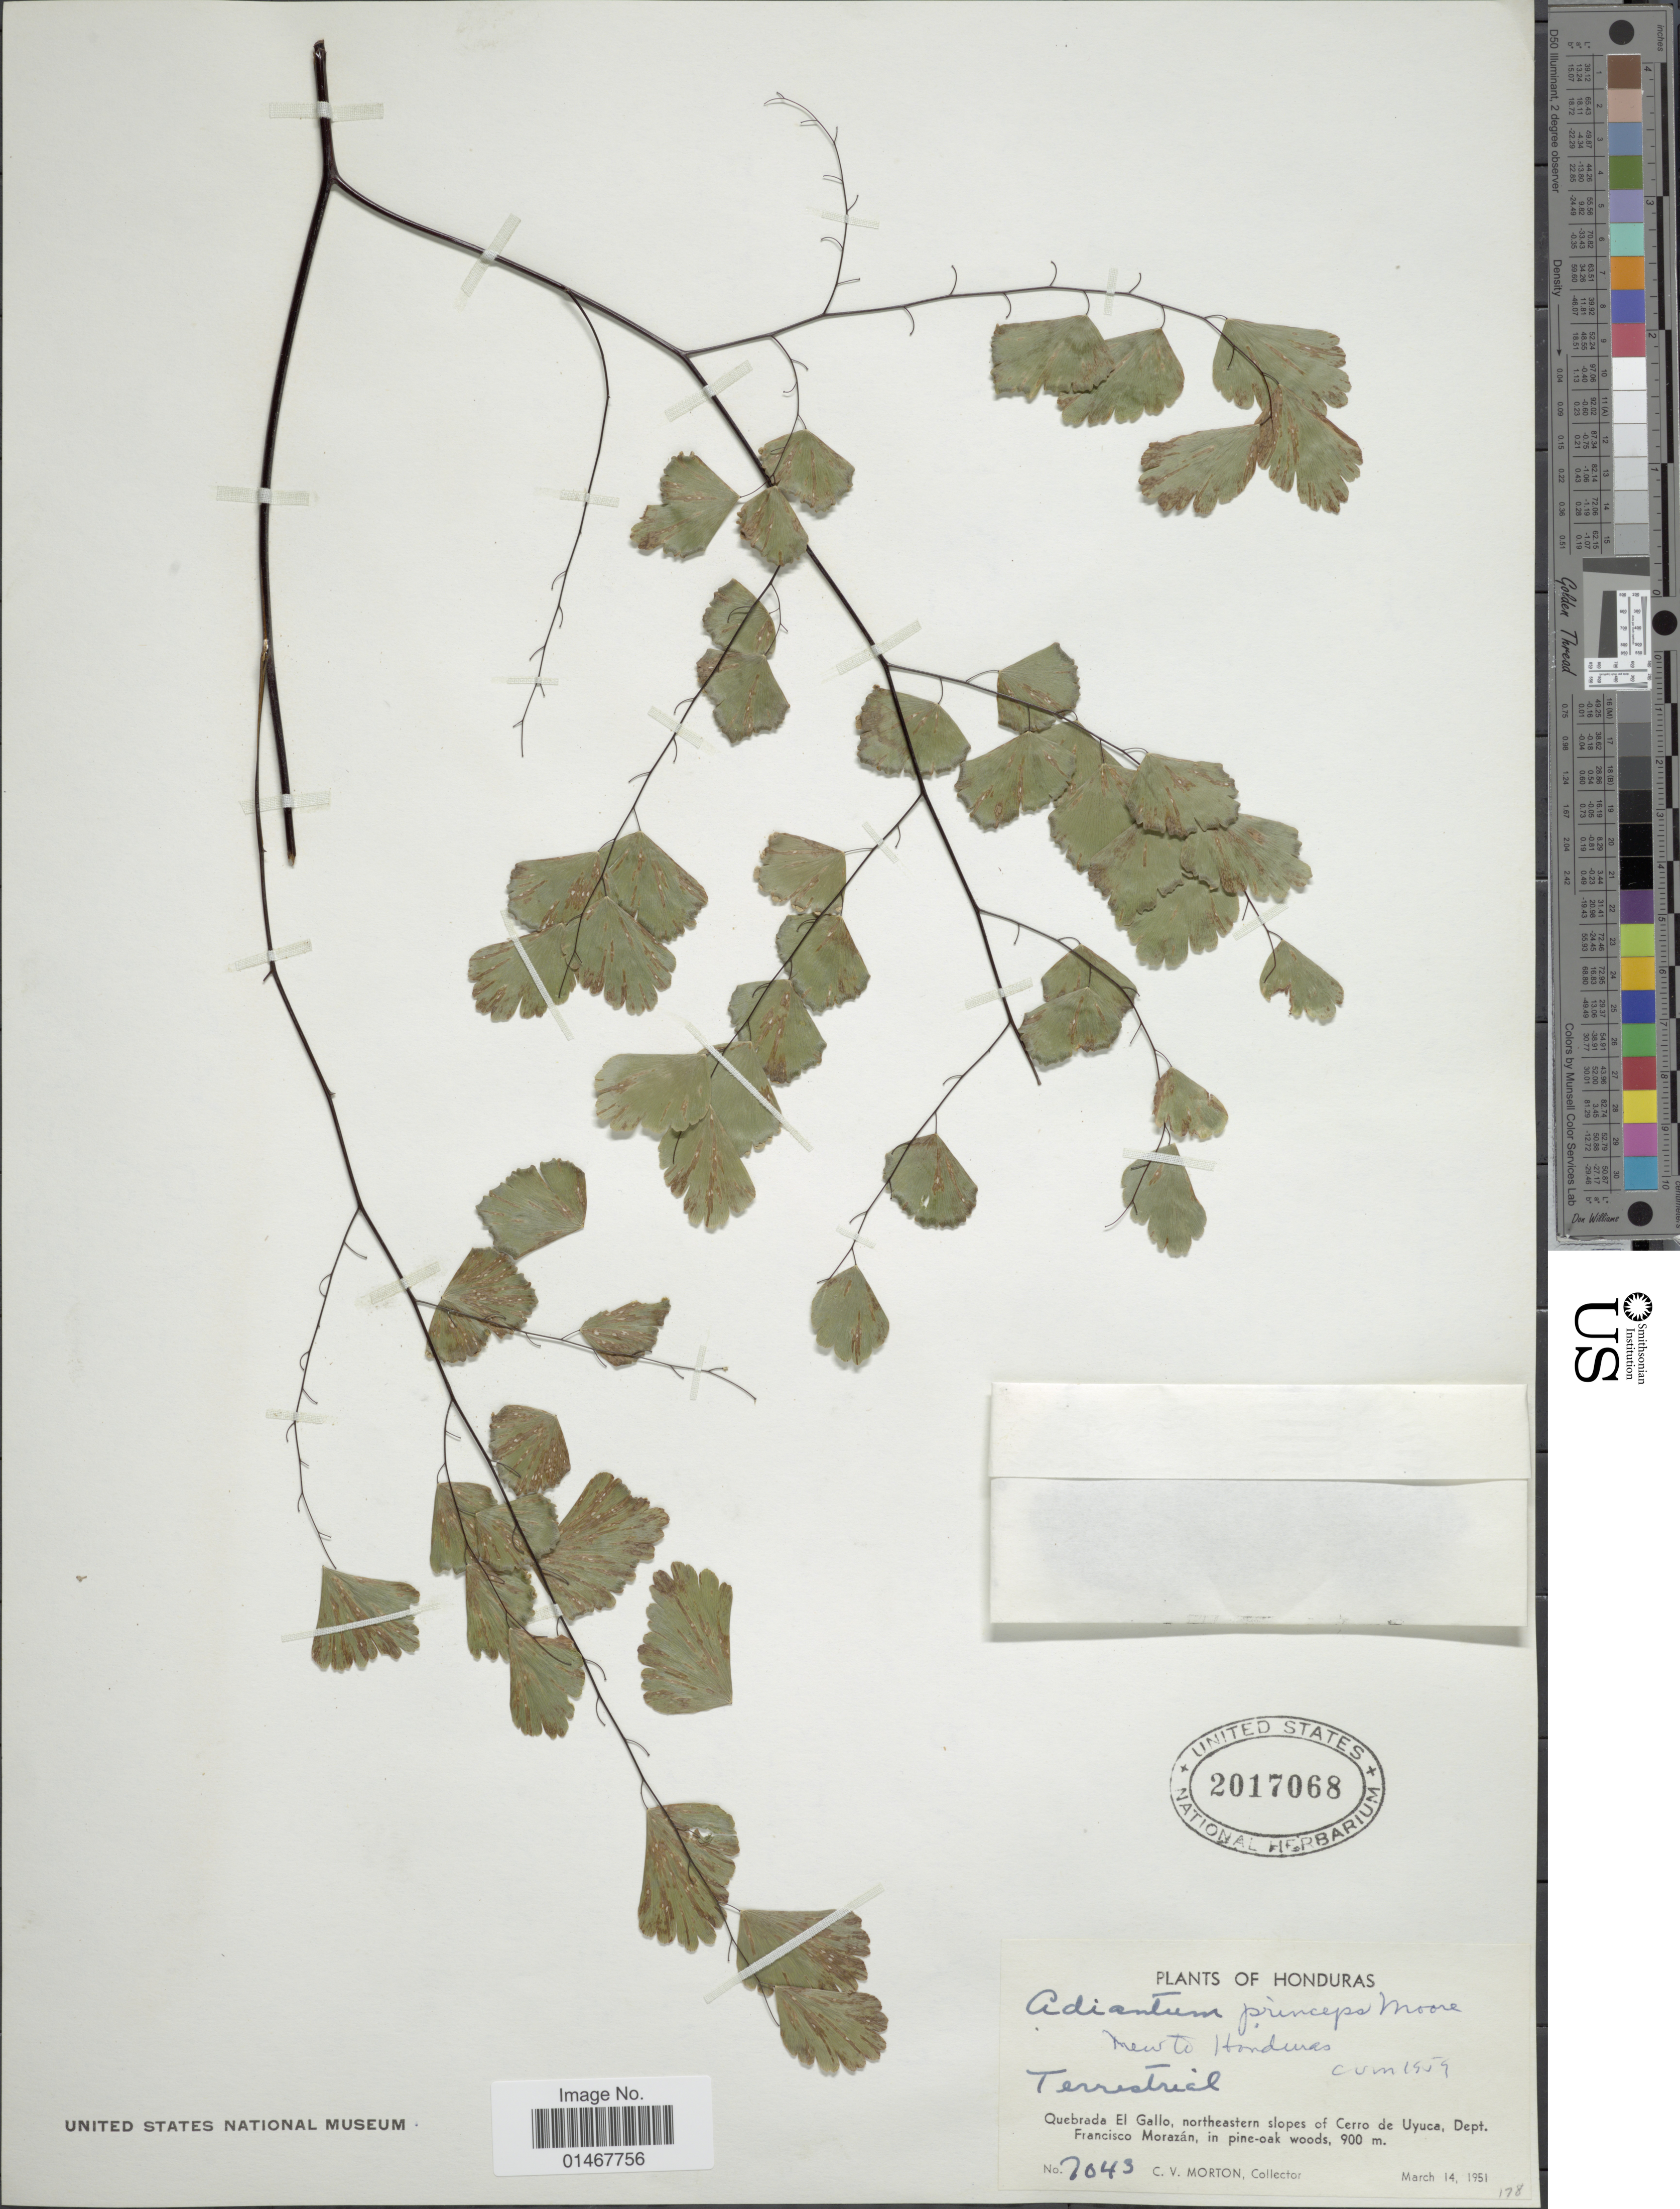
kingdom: Plantae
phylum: Tracheophyta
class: Polypodiopsida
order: Polypodiales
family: Pteridaceae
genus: Adiantum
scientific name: Adiantum princeps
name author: T. Moore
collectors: C. V. Morton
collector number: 7043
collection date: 1951-03-14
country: Honduras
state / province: Fco. Morazán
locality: Quebrada El Gallo, northeastern slopes of Cerro de Uyuca, Dept Francisco Morazán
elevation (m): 900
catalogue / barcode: US 2017068